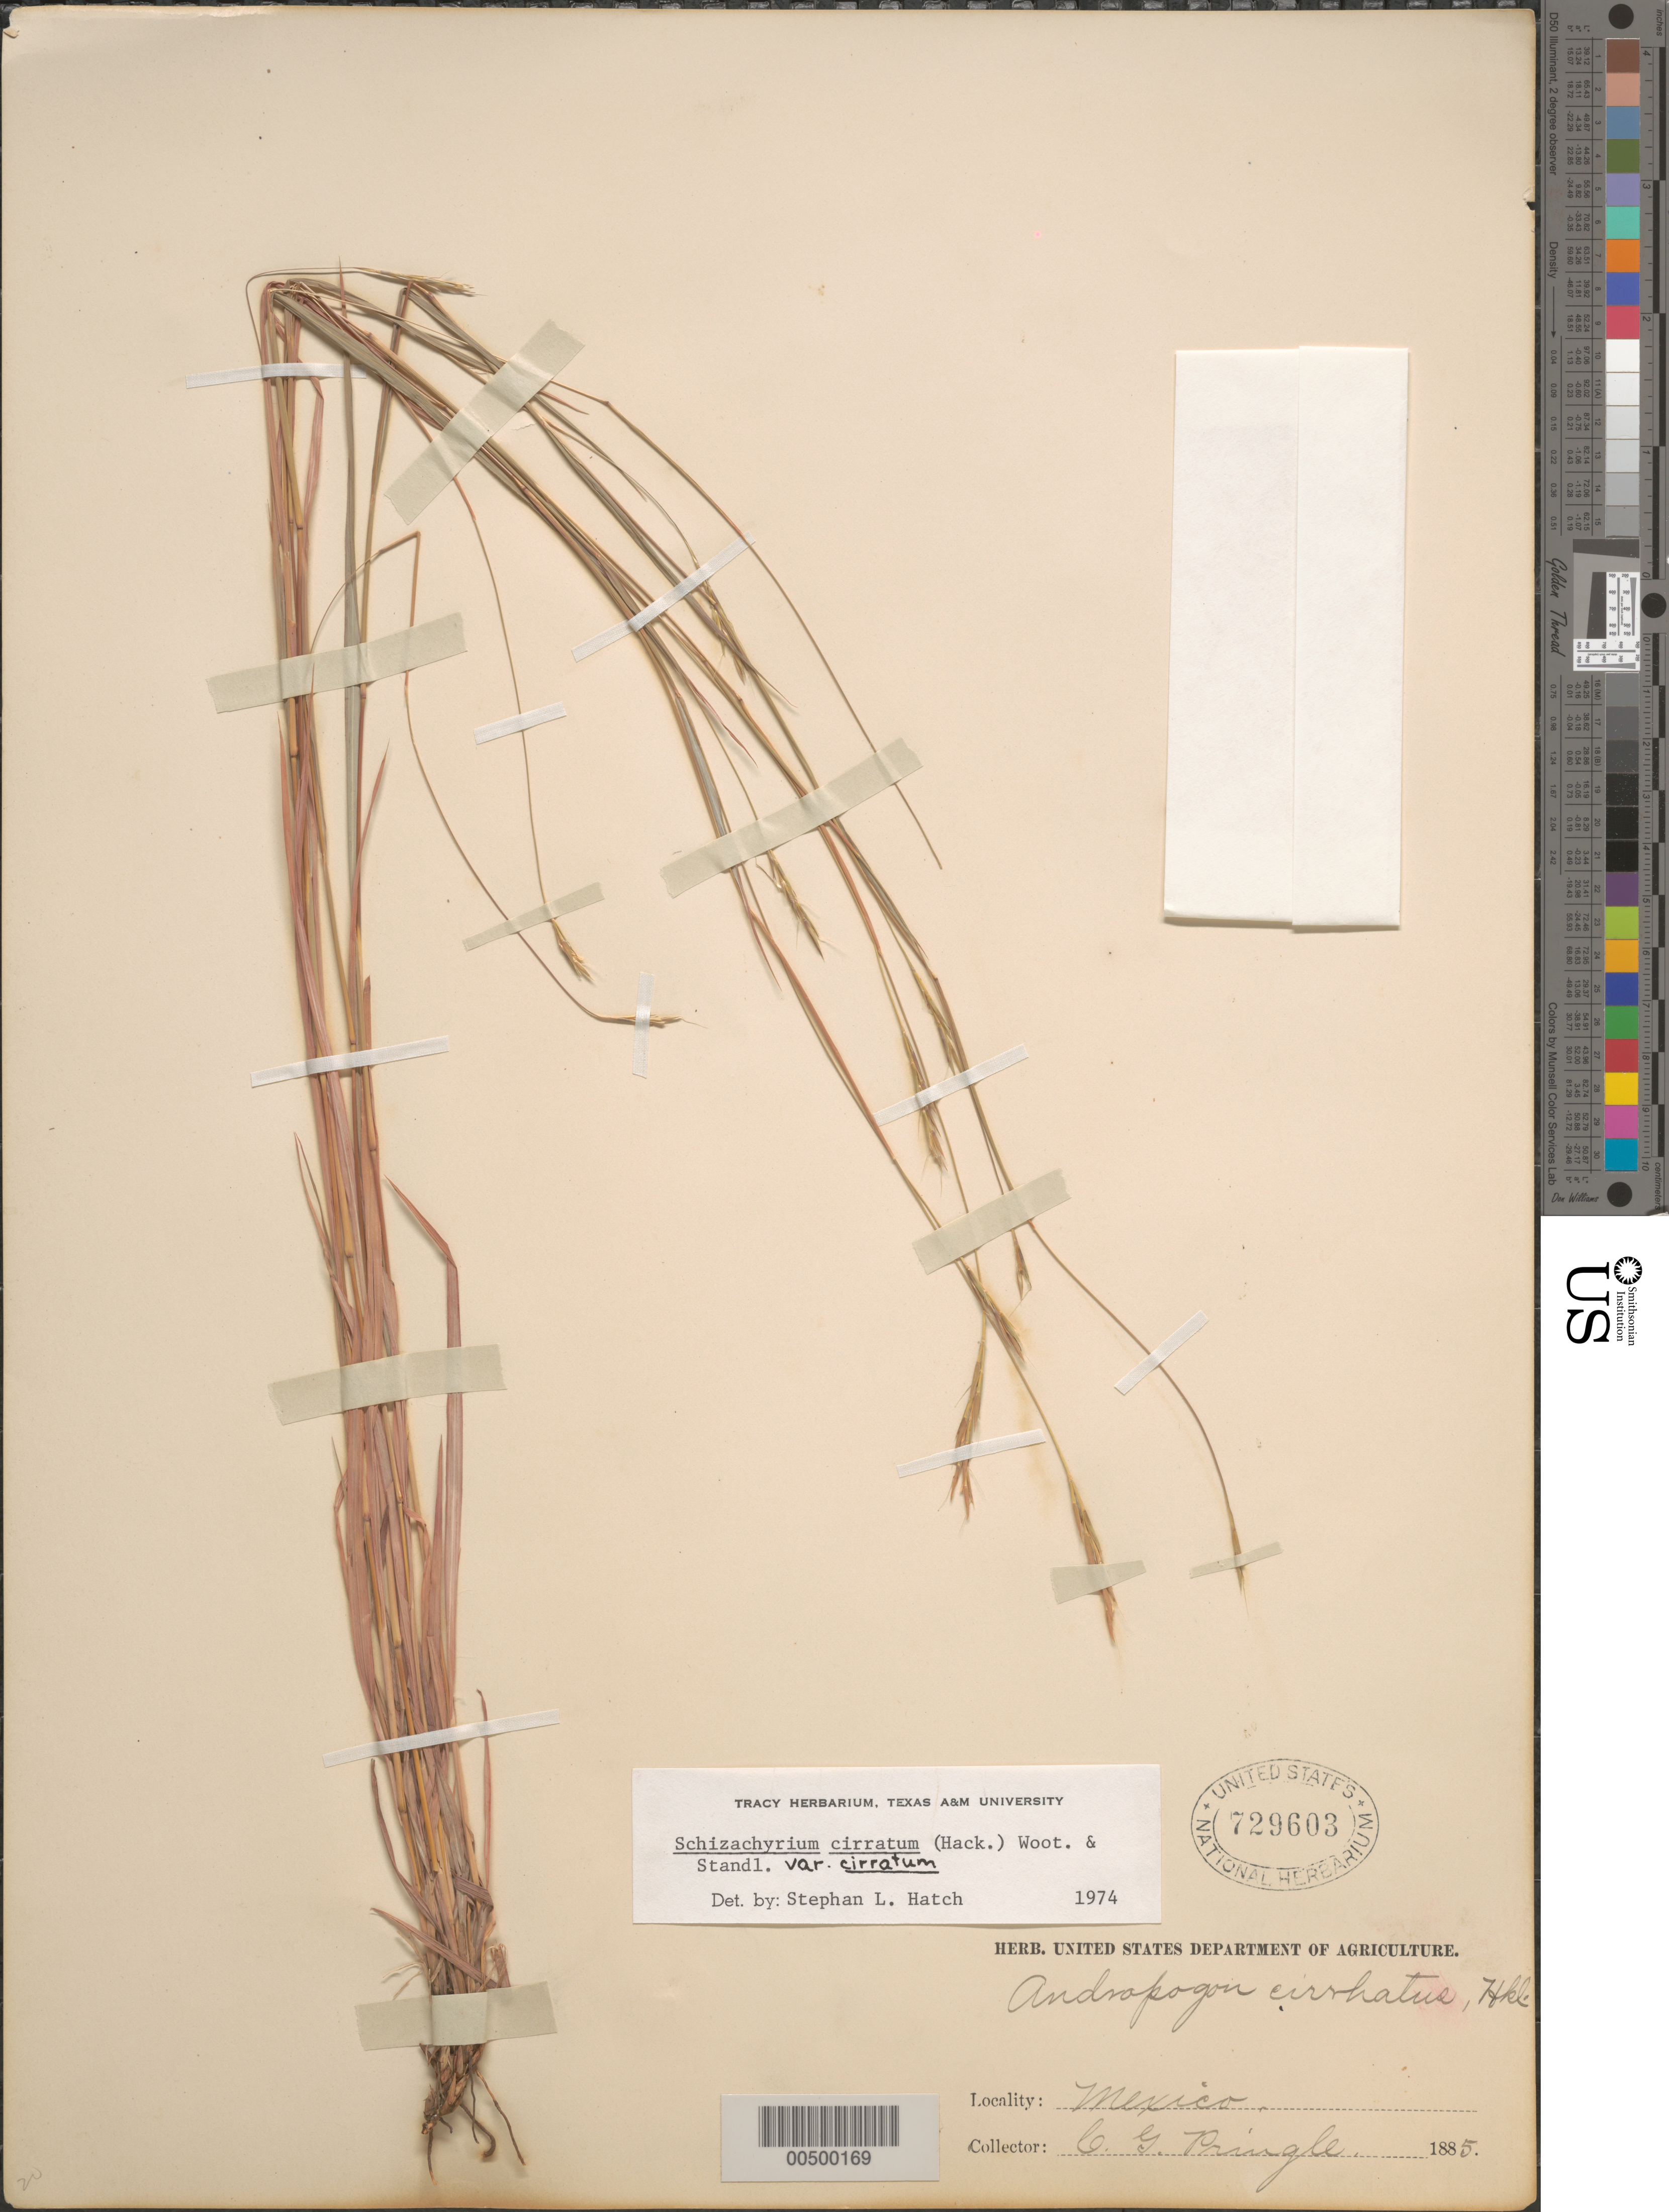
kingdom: Plantae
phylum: Tracheophyta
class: Liliopsida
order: Poales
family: Poaceae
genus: Schizachyrium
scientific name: Schizachyrium cirratum var. cirratum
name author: (Hack.) Wooton & Standl.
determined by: Hatch, S. L.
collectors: C. G. Pringle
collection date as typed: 1885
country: Mexico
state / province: Durango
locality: San Ramon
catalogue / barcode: US 729603